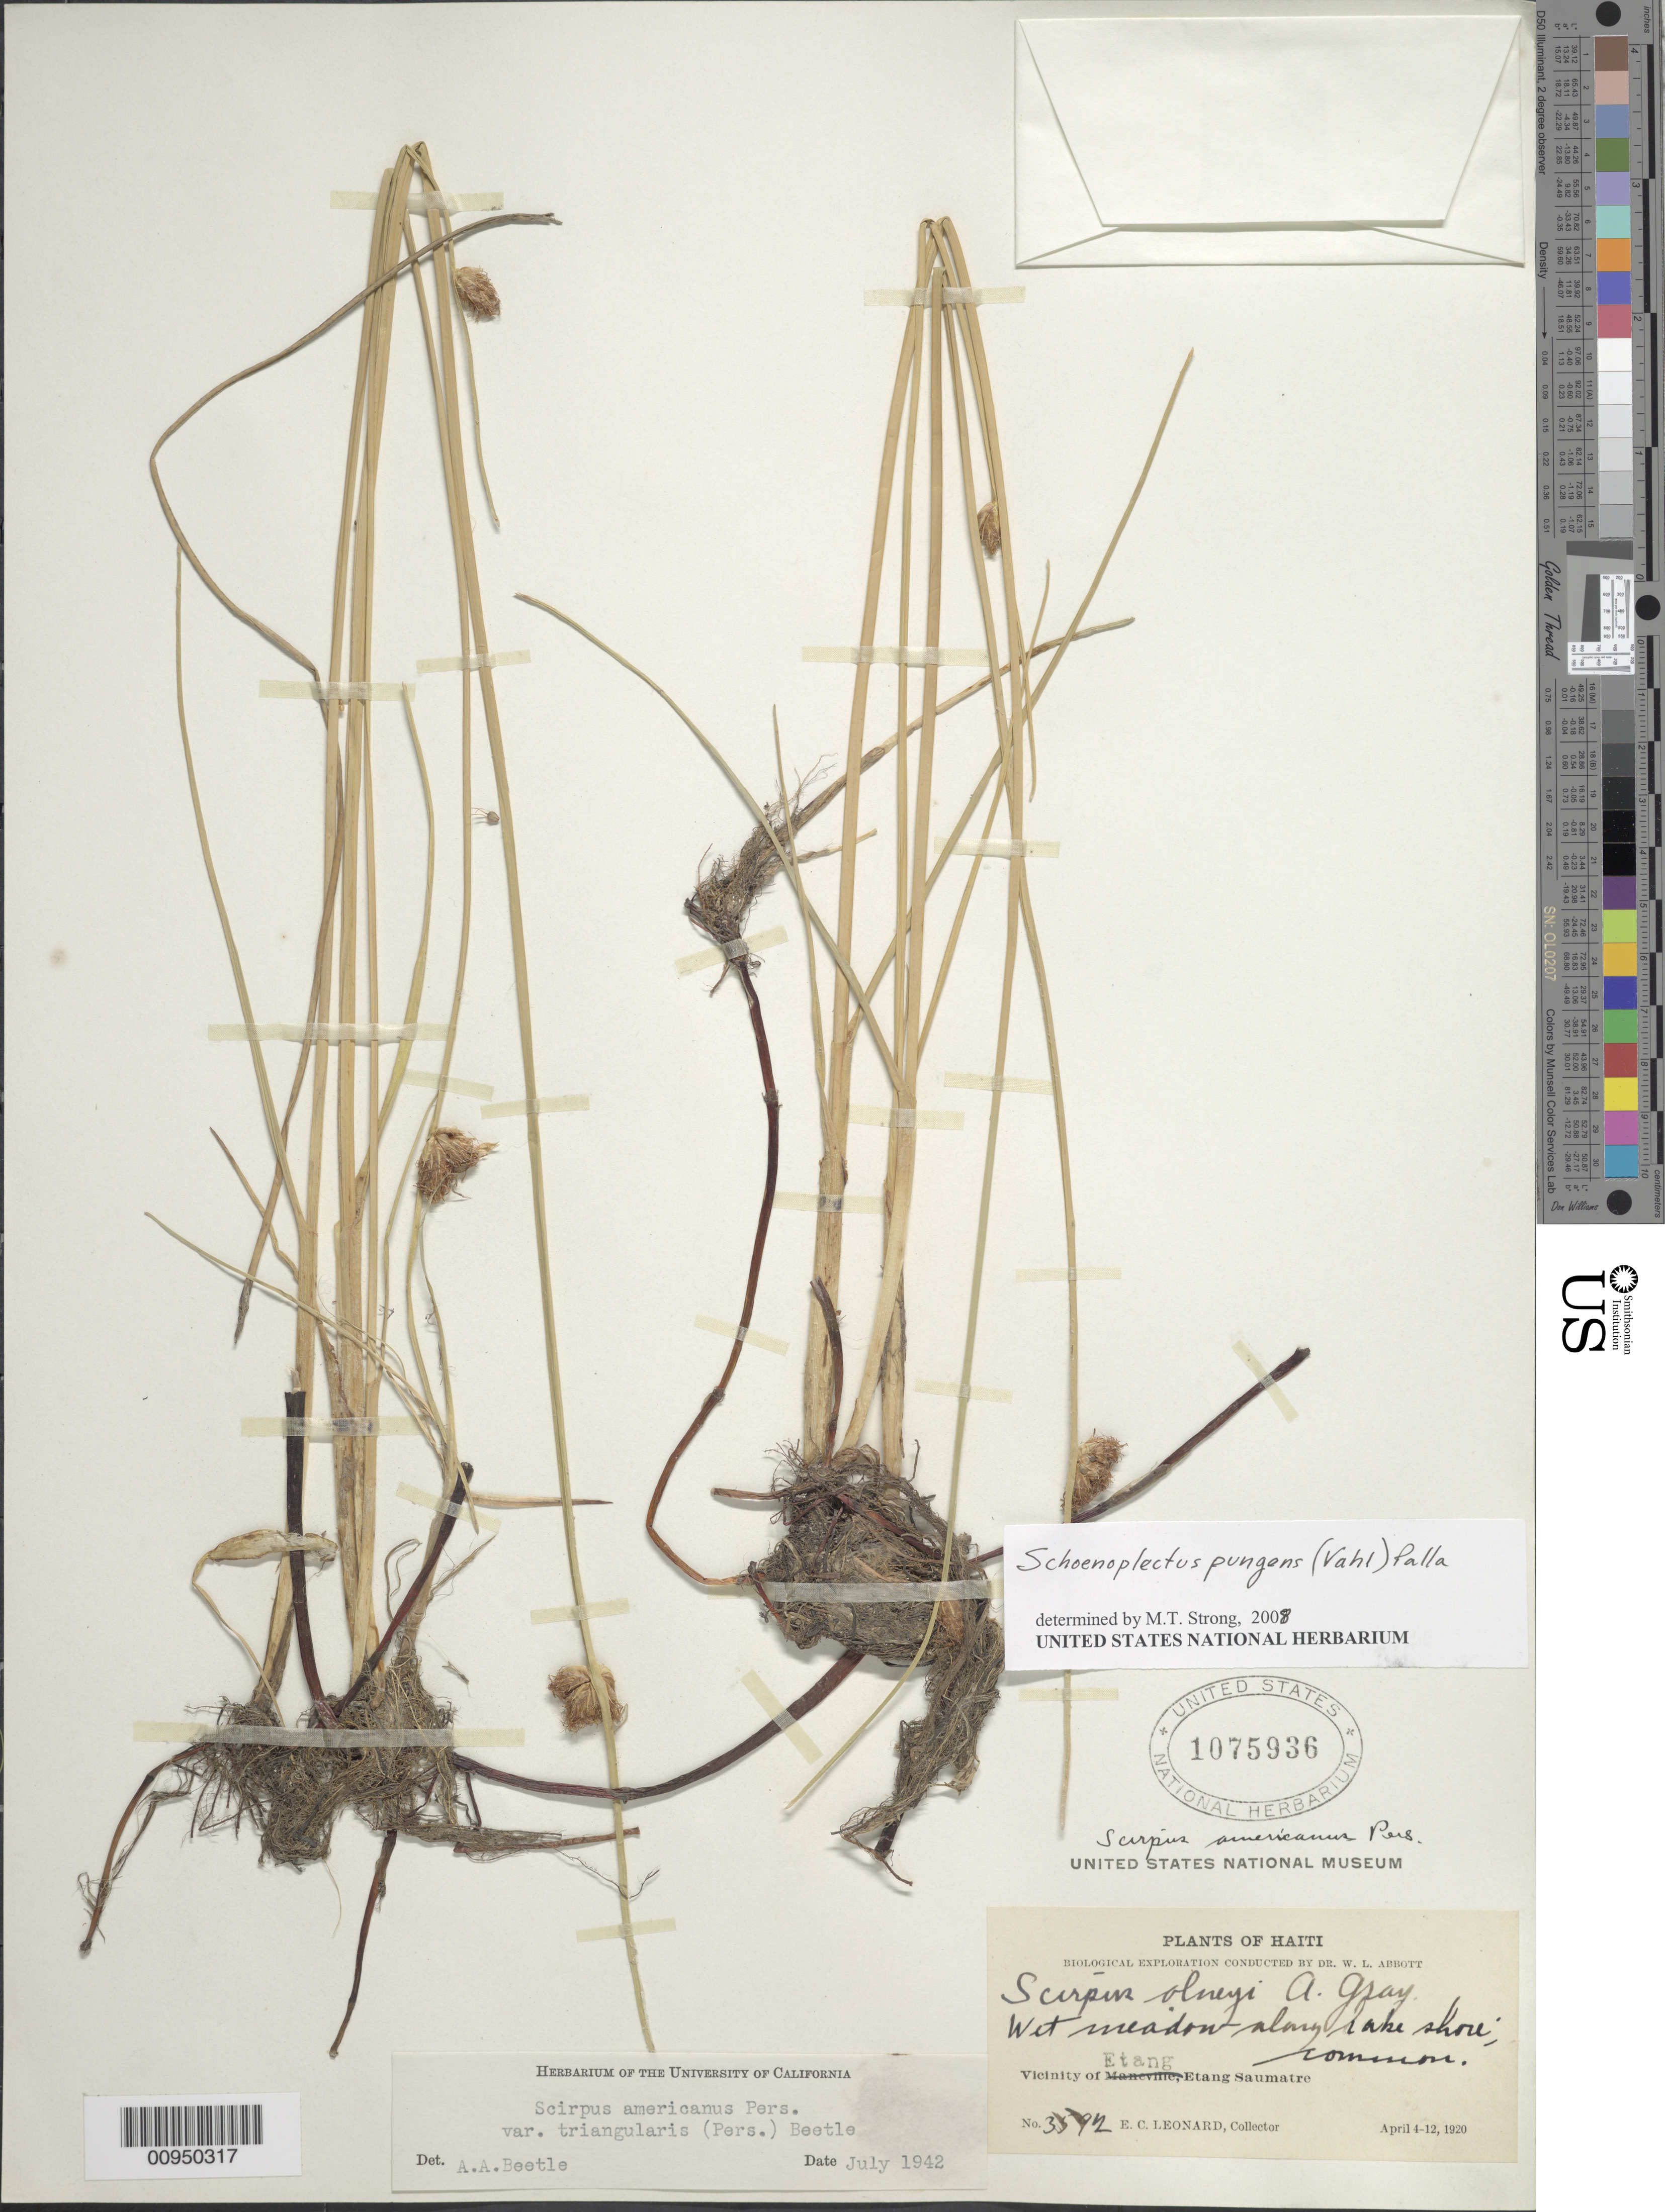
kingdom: Plantae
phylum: Tracheophyta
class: Liliopsida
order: Poales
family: Cyperaceae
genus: Schoenoplectus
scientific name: Schoenoplectus pungens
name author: (Vahl) Palla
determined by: Strong, M. T., (US), Smithsonian Institution - National Museum of Natural History (UNITED STATES)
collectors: E. C. Leonard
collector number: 3592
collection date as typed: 04 Apr 1920 to 12 Apr 1920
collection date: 1920-04-04/1920-04-12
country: Haiti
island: Hispaniola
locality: Vicinity of Etang, Etang Saumatre, meadow along lake shore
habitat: Wet meadow along lake shore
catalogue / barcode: US 1075936